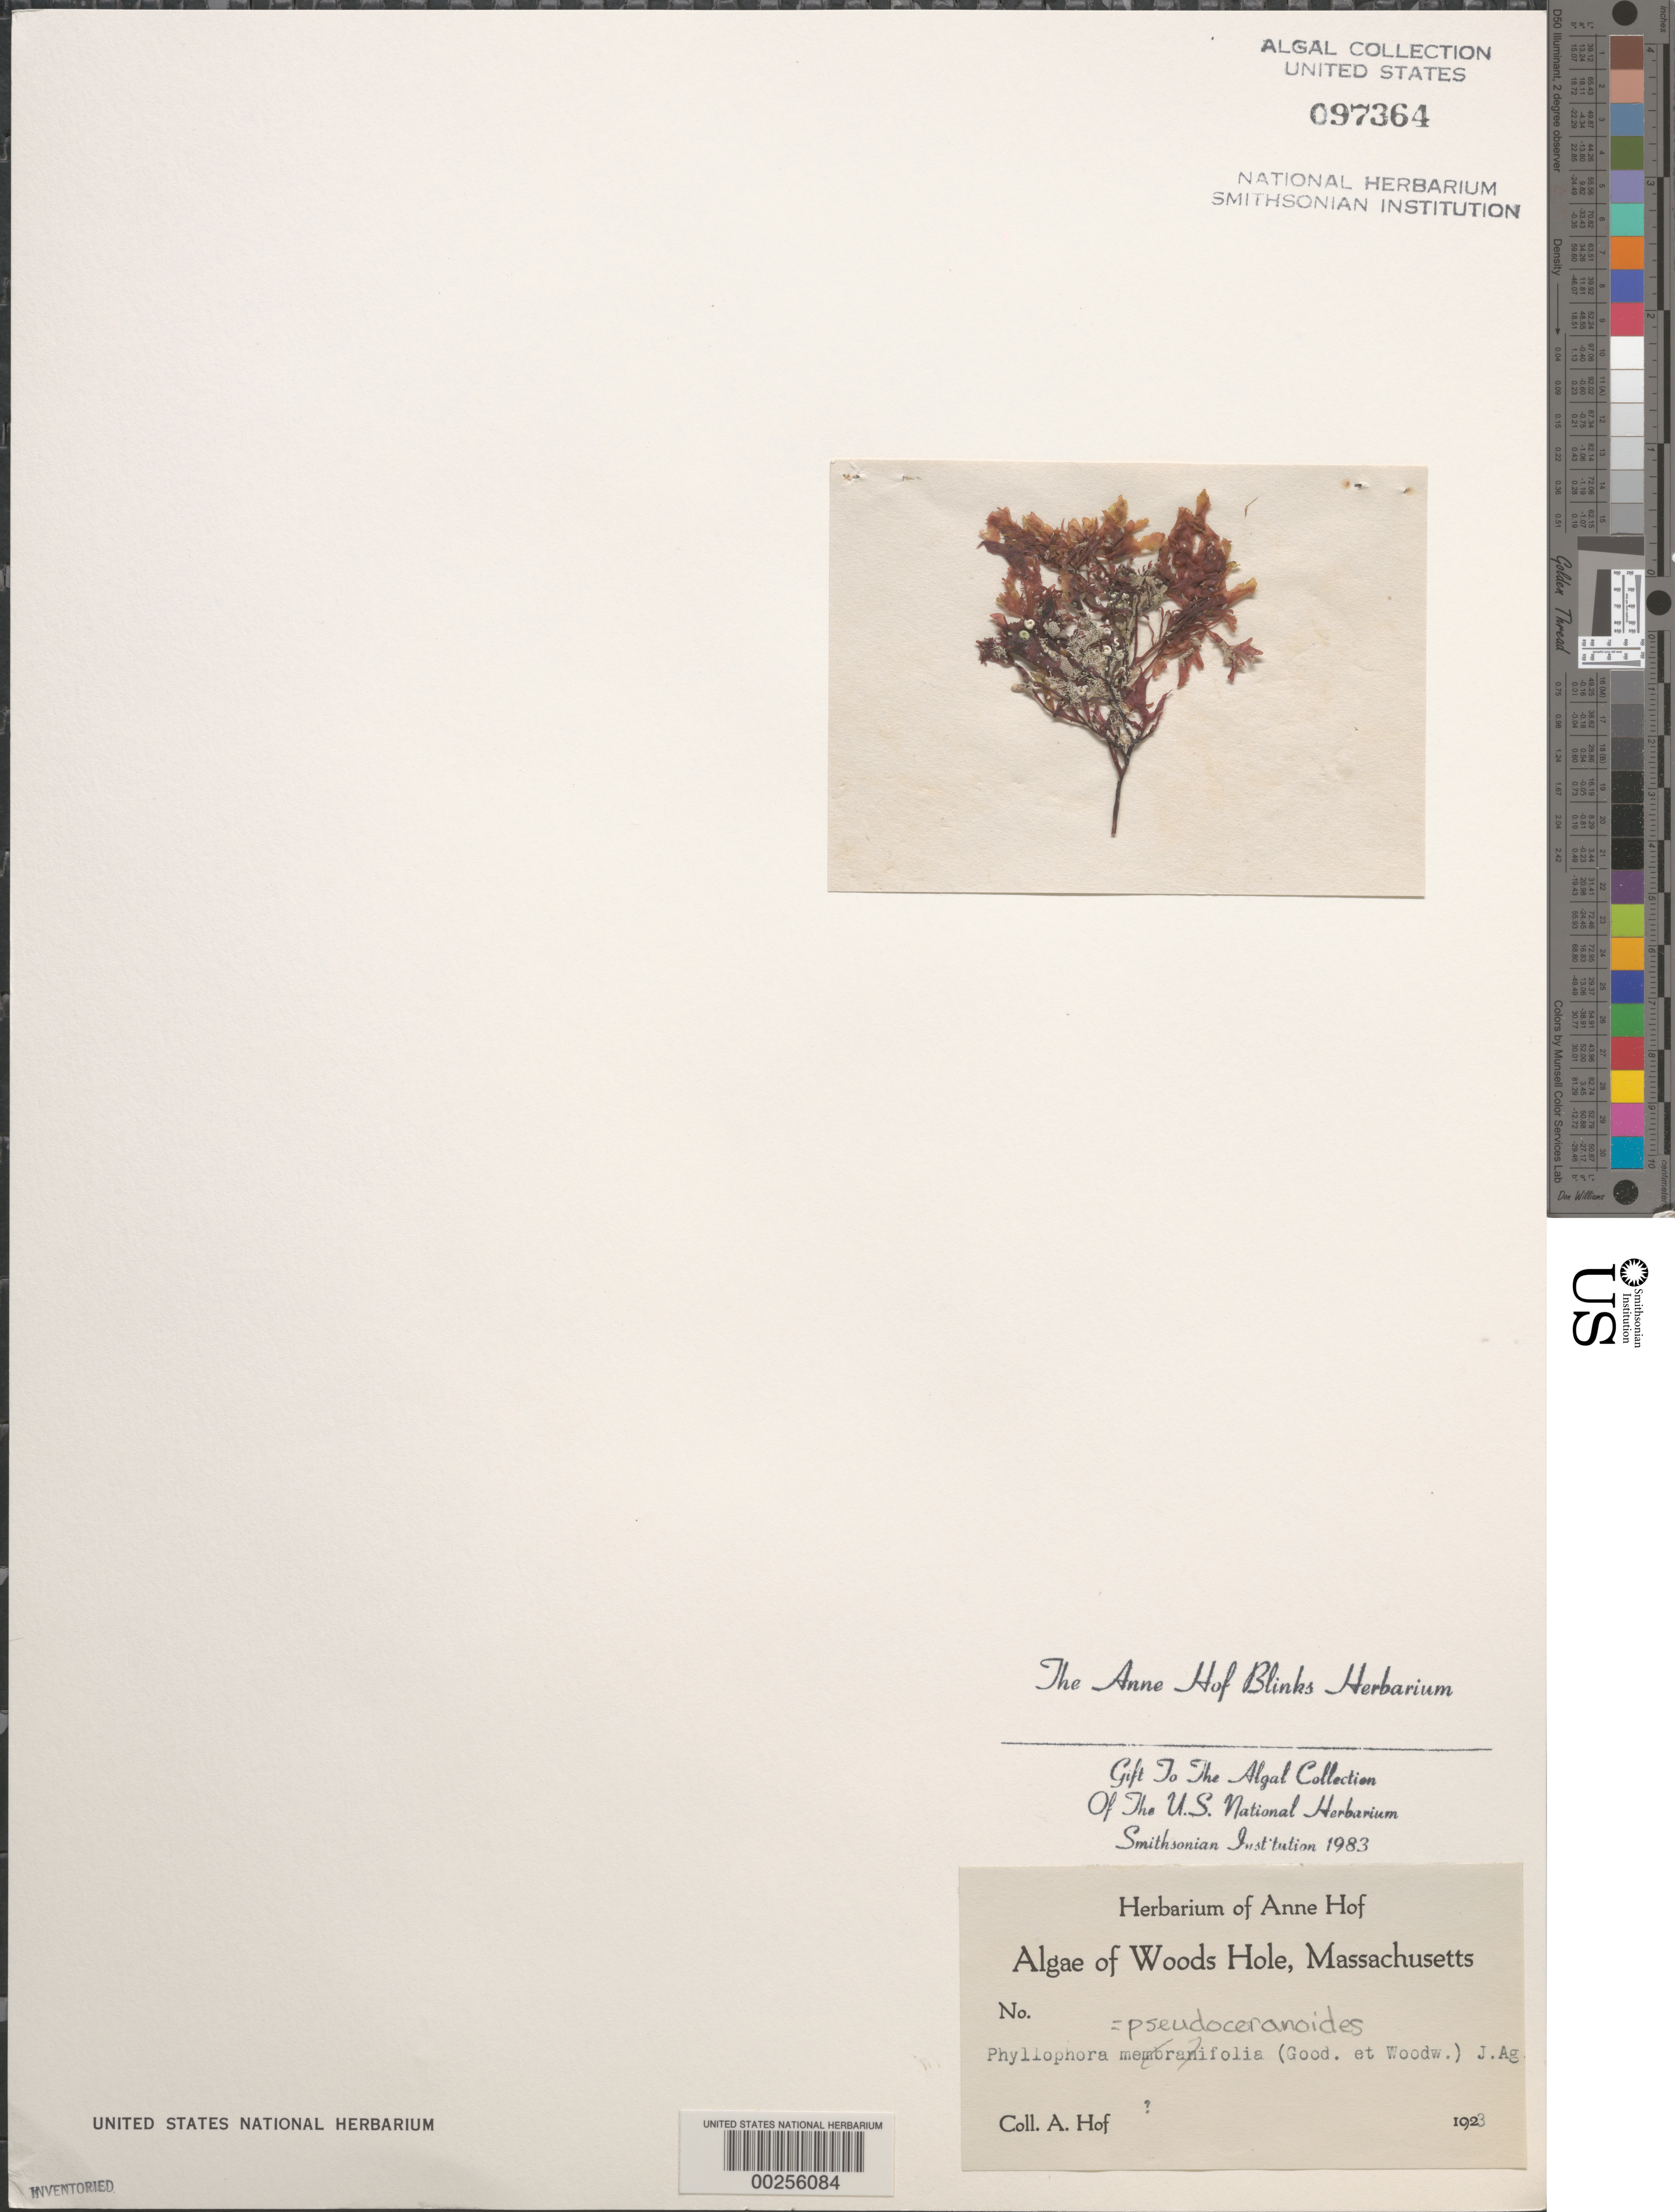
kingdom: Plantae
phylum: Rhodophyta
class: Florideophyceae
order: Gigartinales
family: Phyllophoraceae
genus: Phyllophora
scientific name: Phyllophora pseudoceranoides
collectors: A. Blinks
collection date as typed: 1923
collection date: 1923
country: United States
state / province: Massachusetts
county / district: Barnstable County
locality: Woods Hole area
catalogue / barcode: US 97364